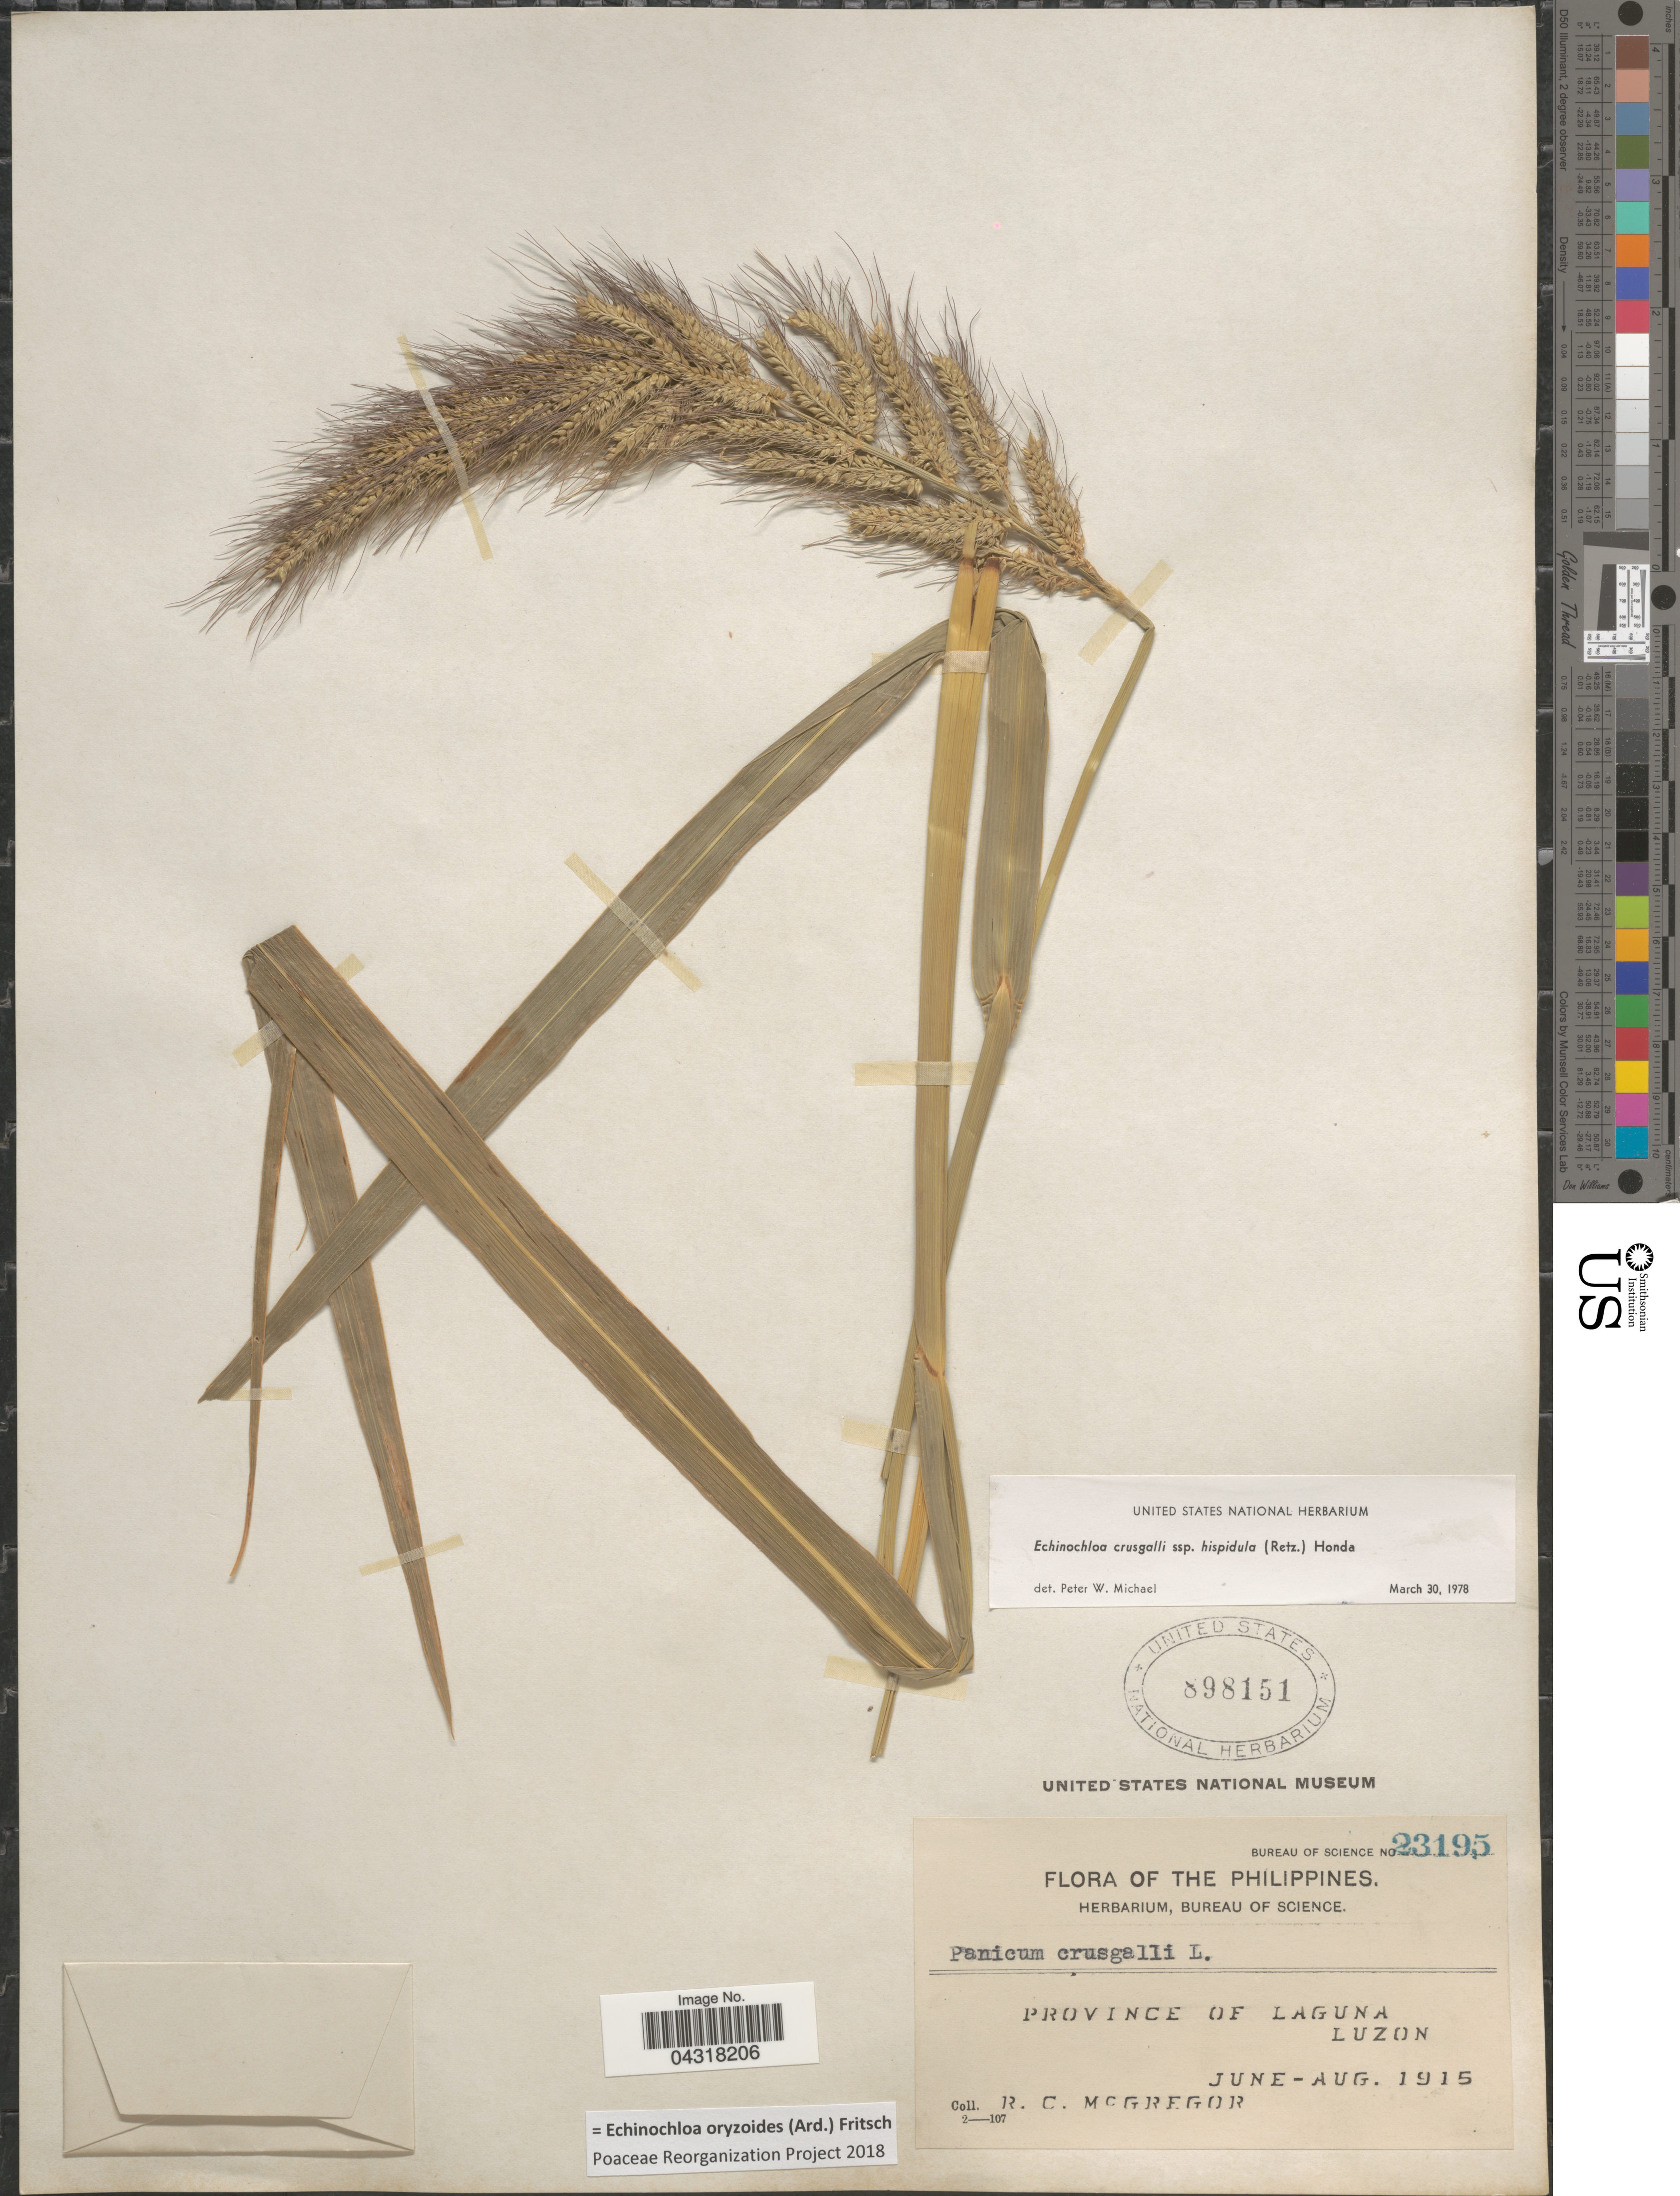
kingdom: Plantae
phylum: Tracheophyta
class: Liliopsida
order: Poales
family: Poaceae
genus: Echinochloa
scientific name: Echinochloa oryzoides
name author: (Ard.) Fritsch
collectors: R. C. McGregor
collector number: Bureau of Science 23195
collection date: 1915-06/1915-08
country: Philippines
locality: Province of Laguna. Luzon.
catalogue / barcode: US 898151